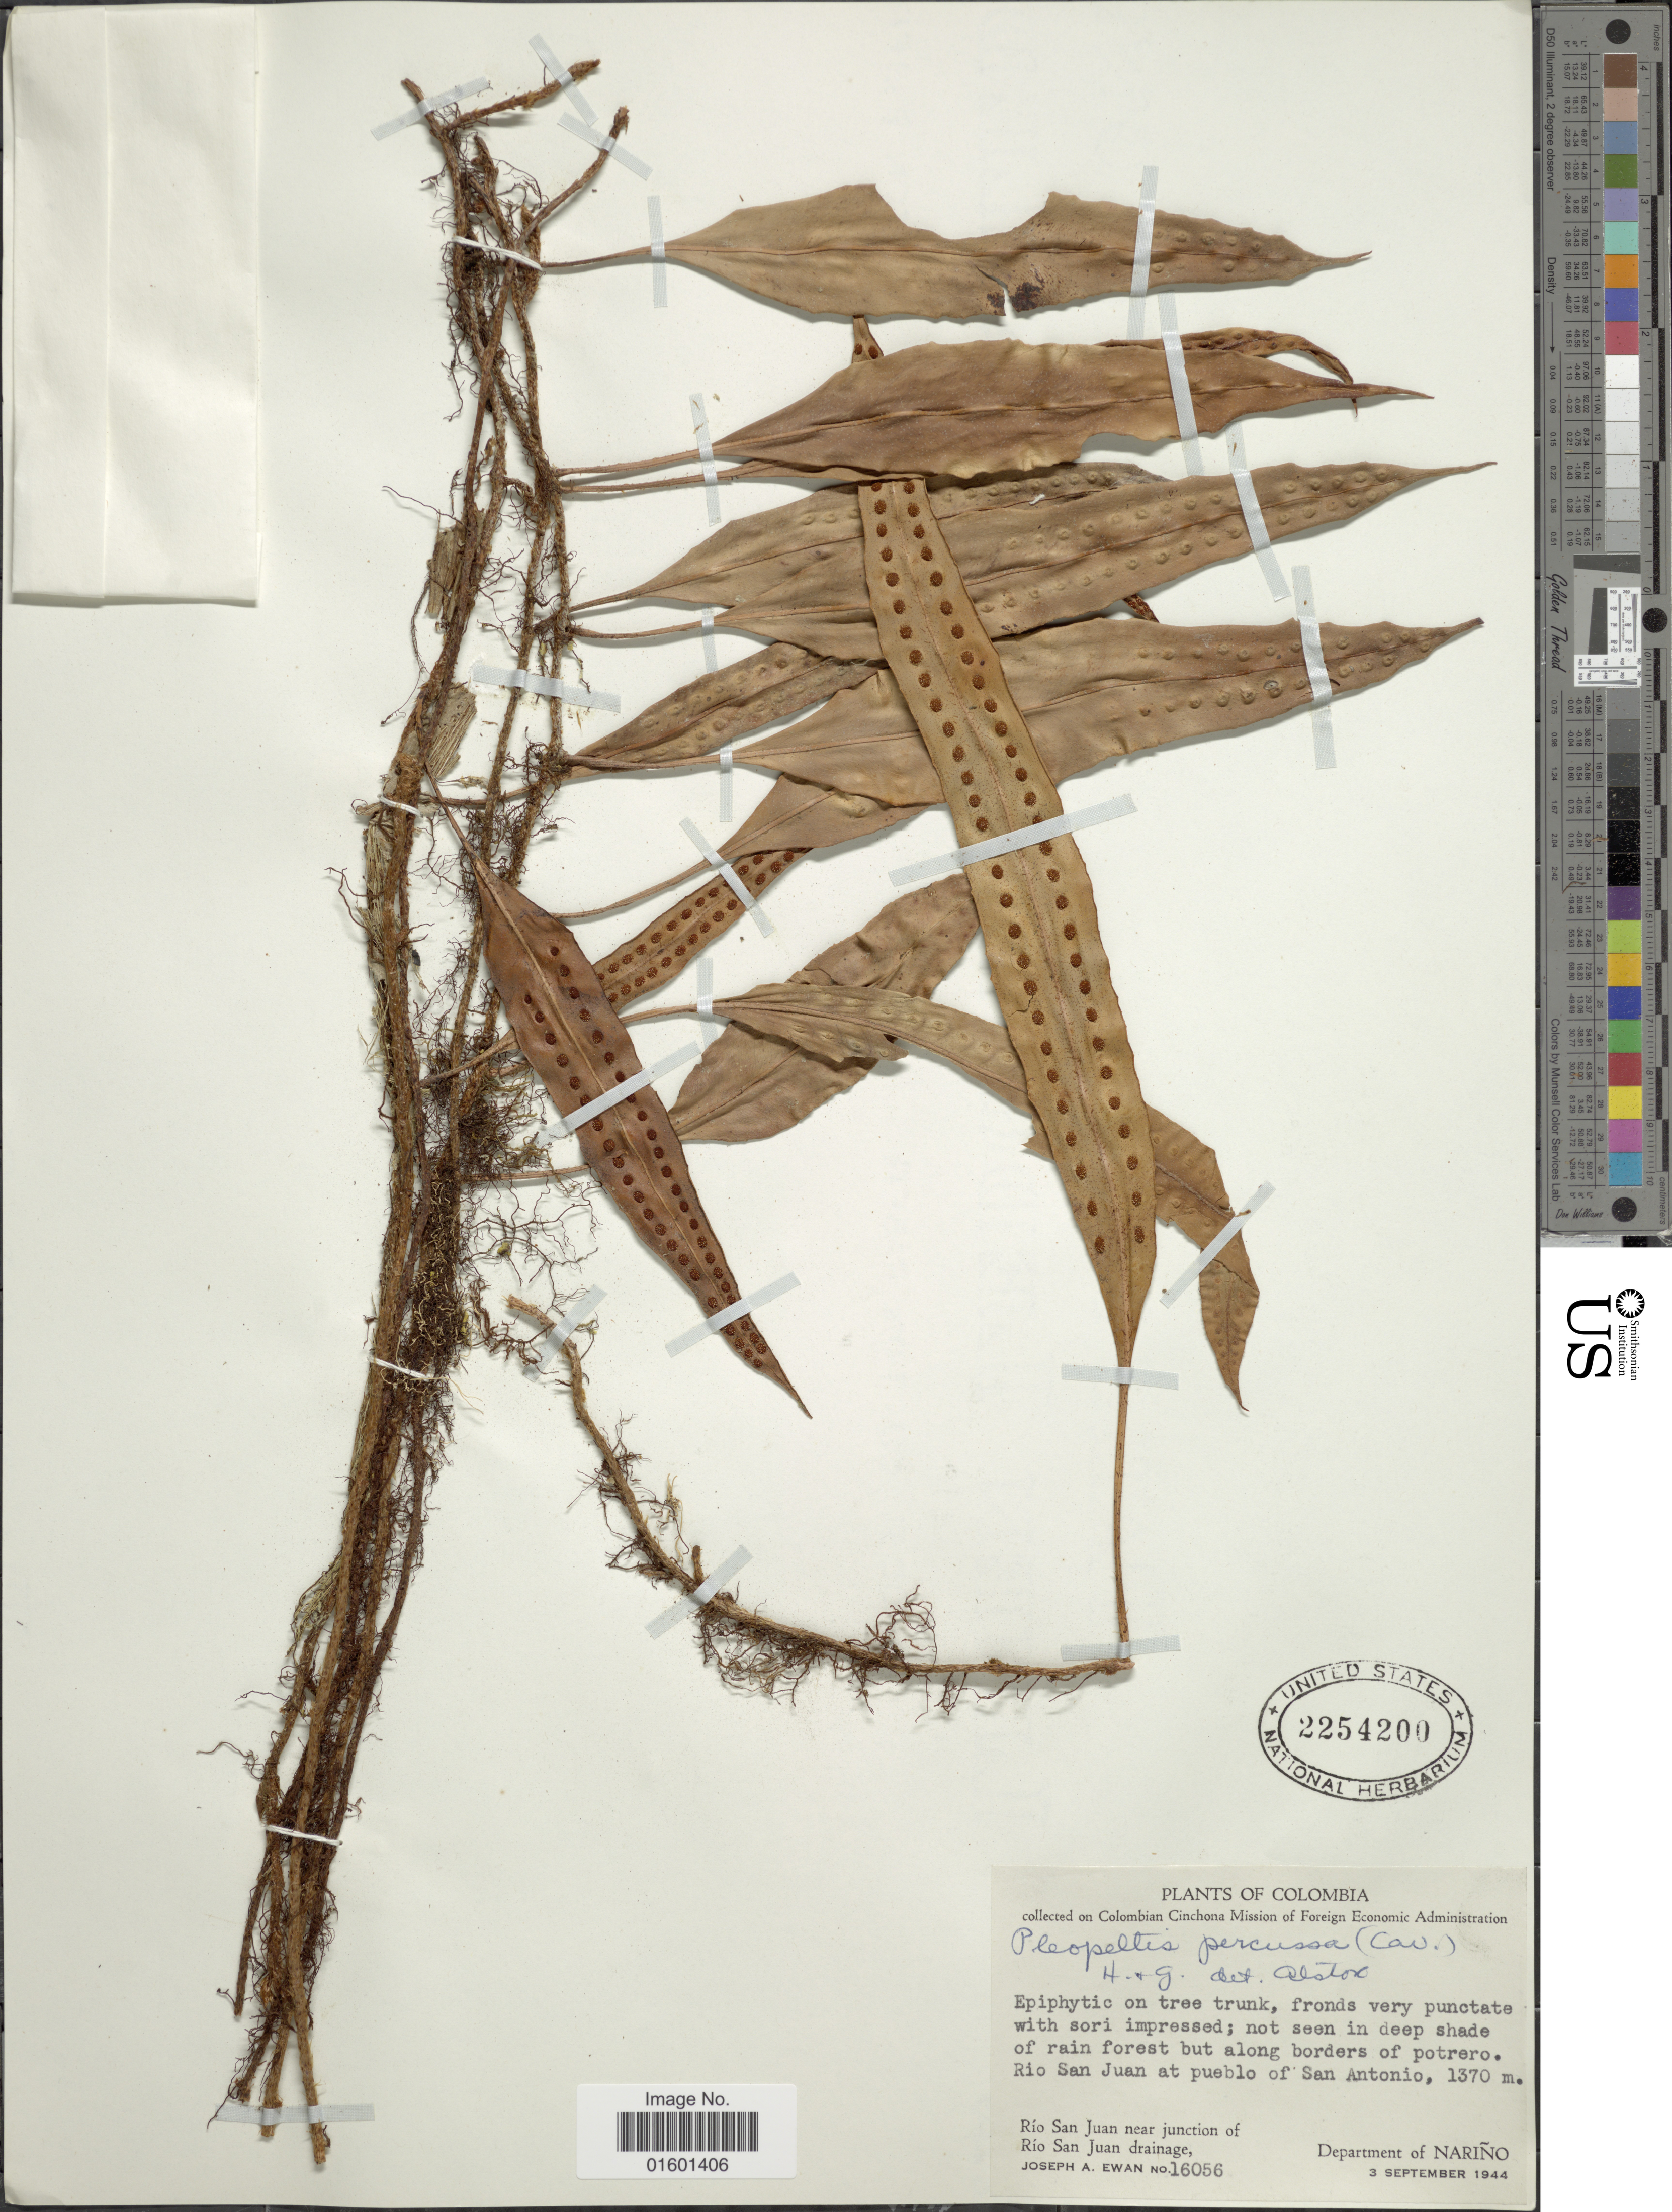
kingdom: Plantae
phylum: Tracheophyta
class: Polypodiopsida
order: Polypodiales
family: Polypodiaceae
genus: Microgramma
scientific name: Microgramma percussa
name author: (Cav.) de la Sota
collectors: J. A. Ewan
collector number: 16056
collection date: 1944-09-03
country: Colombia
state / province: Nariño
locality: Rio San Juan at pueblo of San Antoniom Rio San Juan near junction of Rio San Juan drainage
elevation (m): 1370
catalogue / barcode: US 2254200